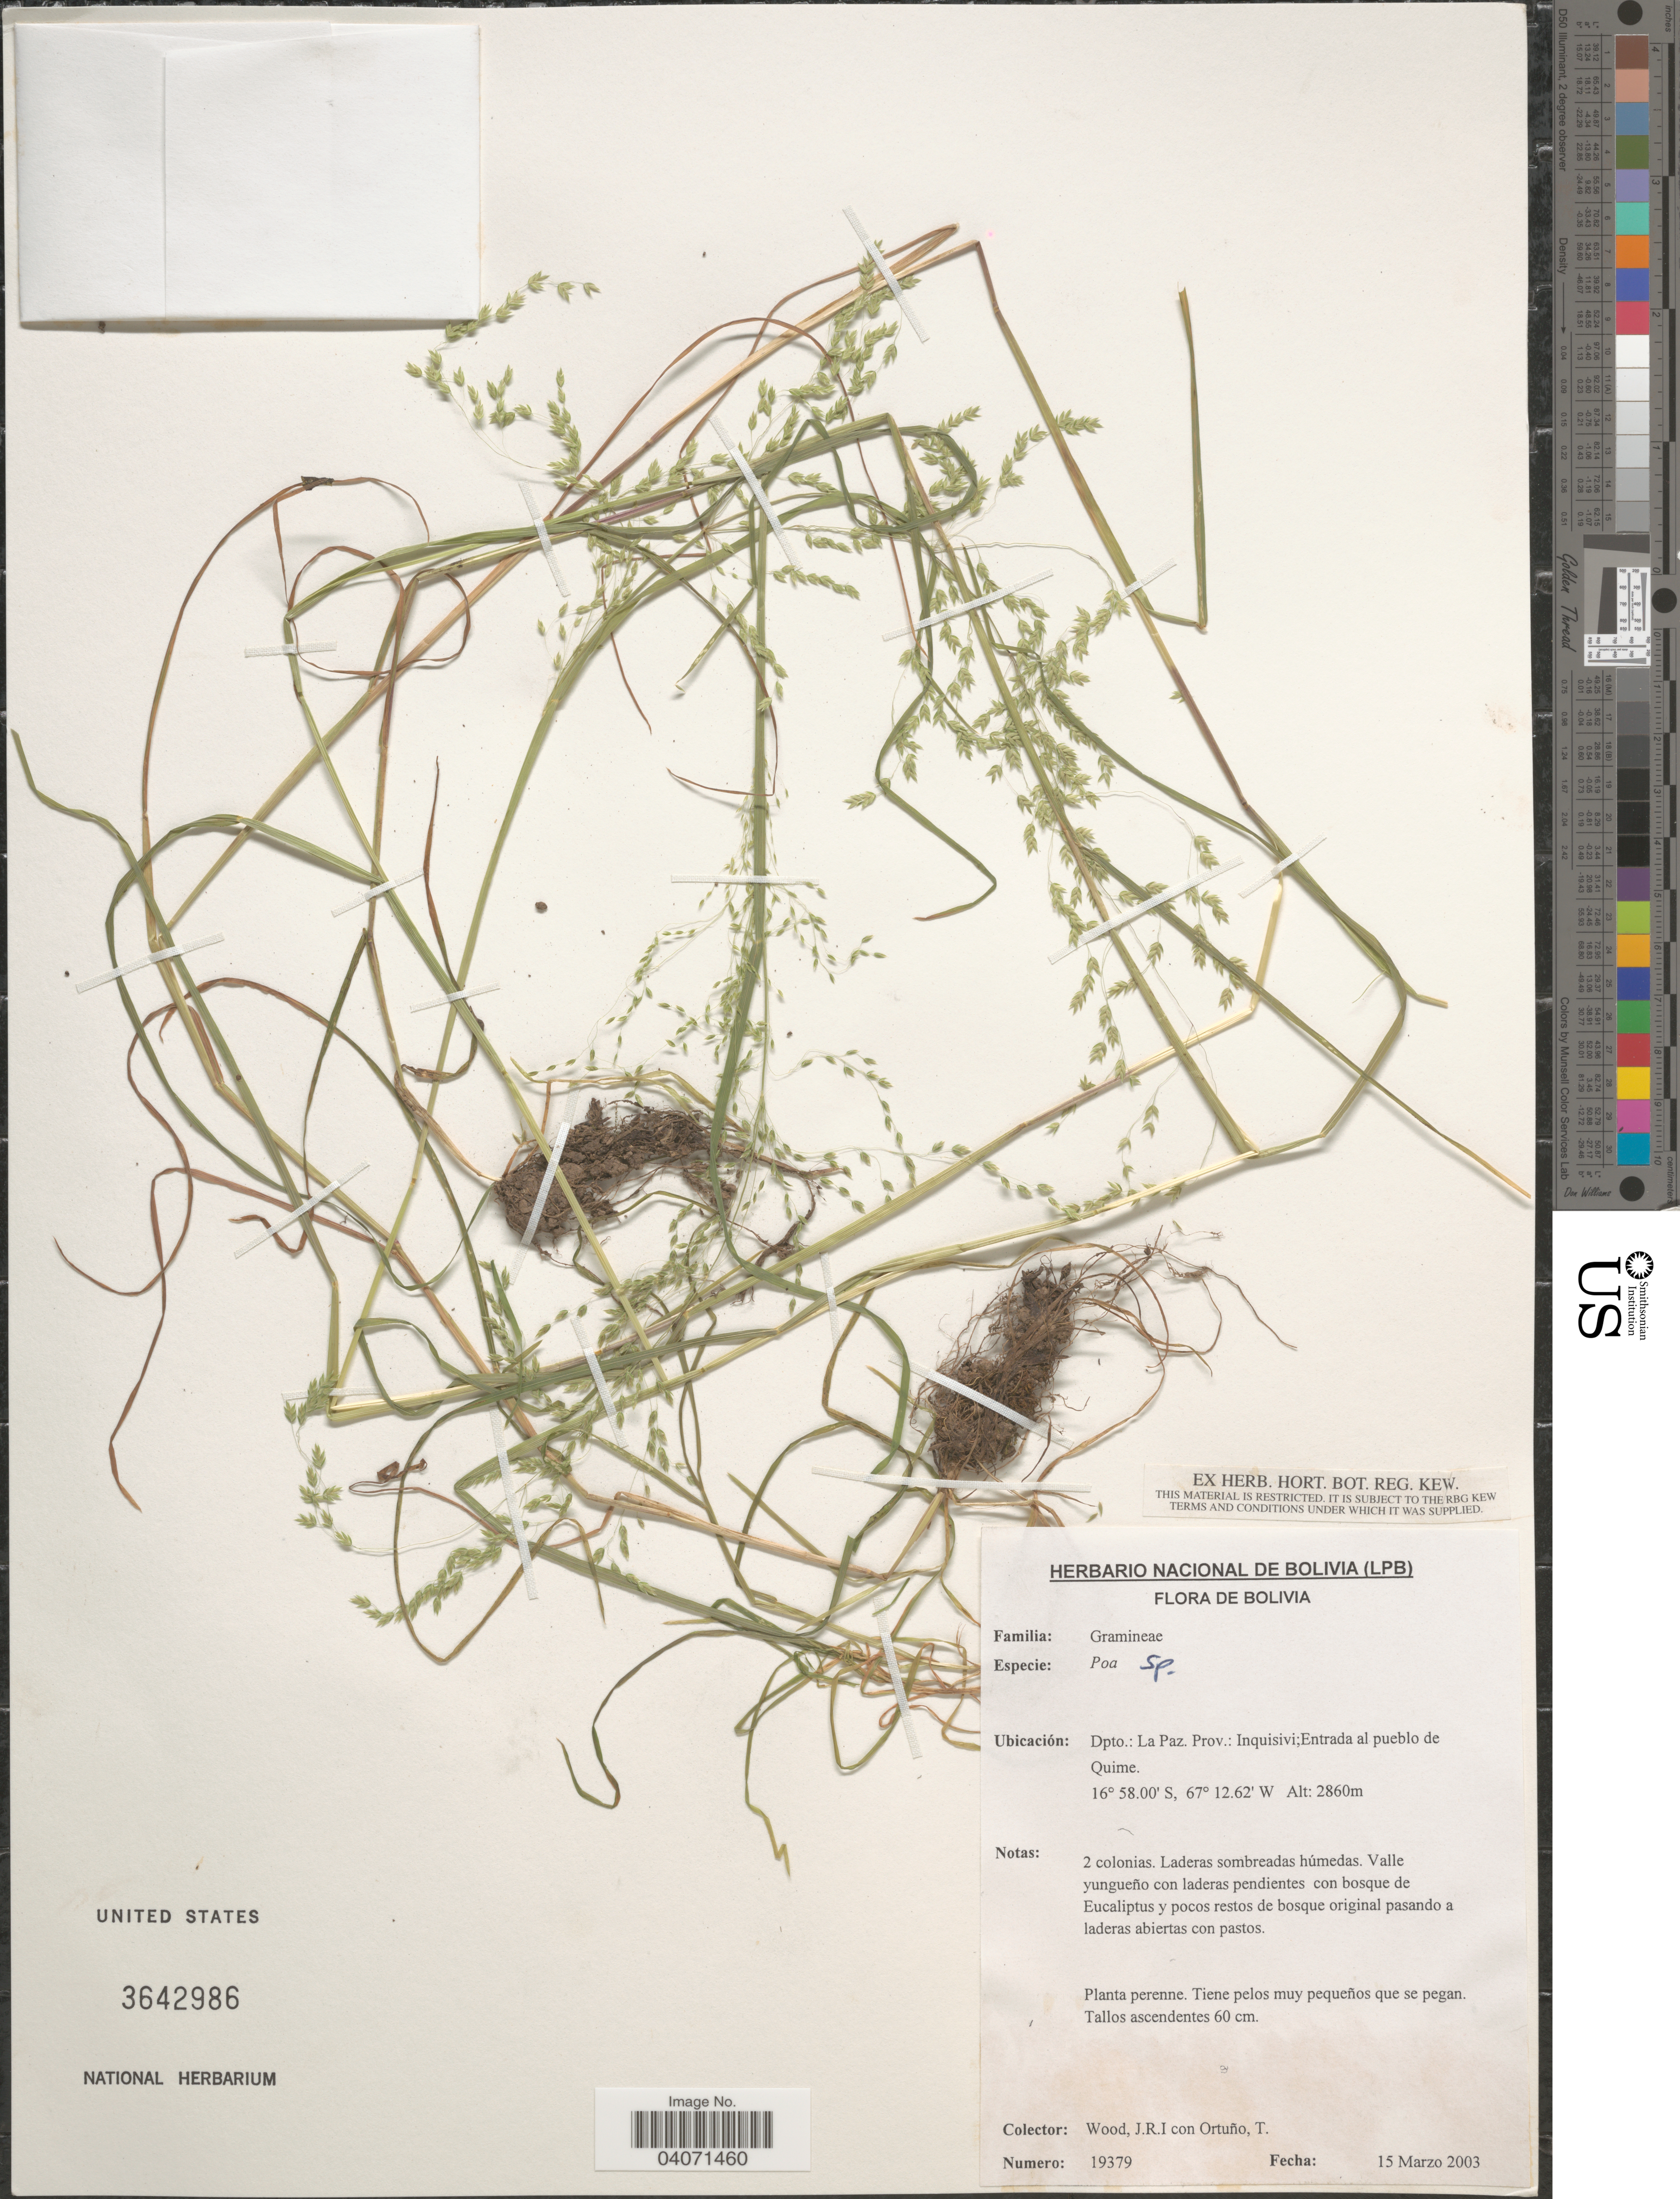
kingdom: Plantae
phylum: Tracheophyta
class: Liliopsida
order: Poales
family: Poaceae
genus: Poa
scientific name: Poa sp.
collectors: J. R. I. Wood & T. Ortuno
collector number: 19379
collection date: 2003-03-15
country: Bolivia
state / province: La Paz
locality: Dpto.: La Paz. Prov.: Inquisivi; Entrada al pueblo de Quime.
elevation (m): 2860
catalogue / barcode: US 3642986